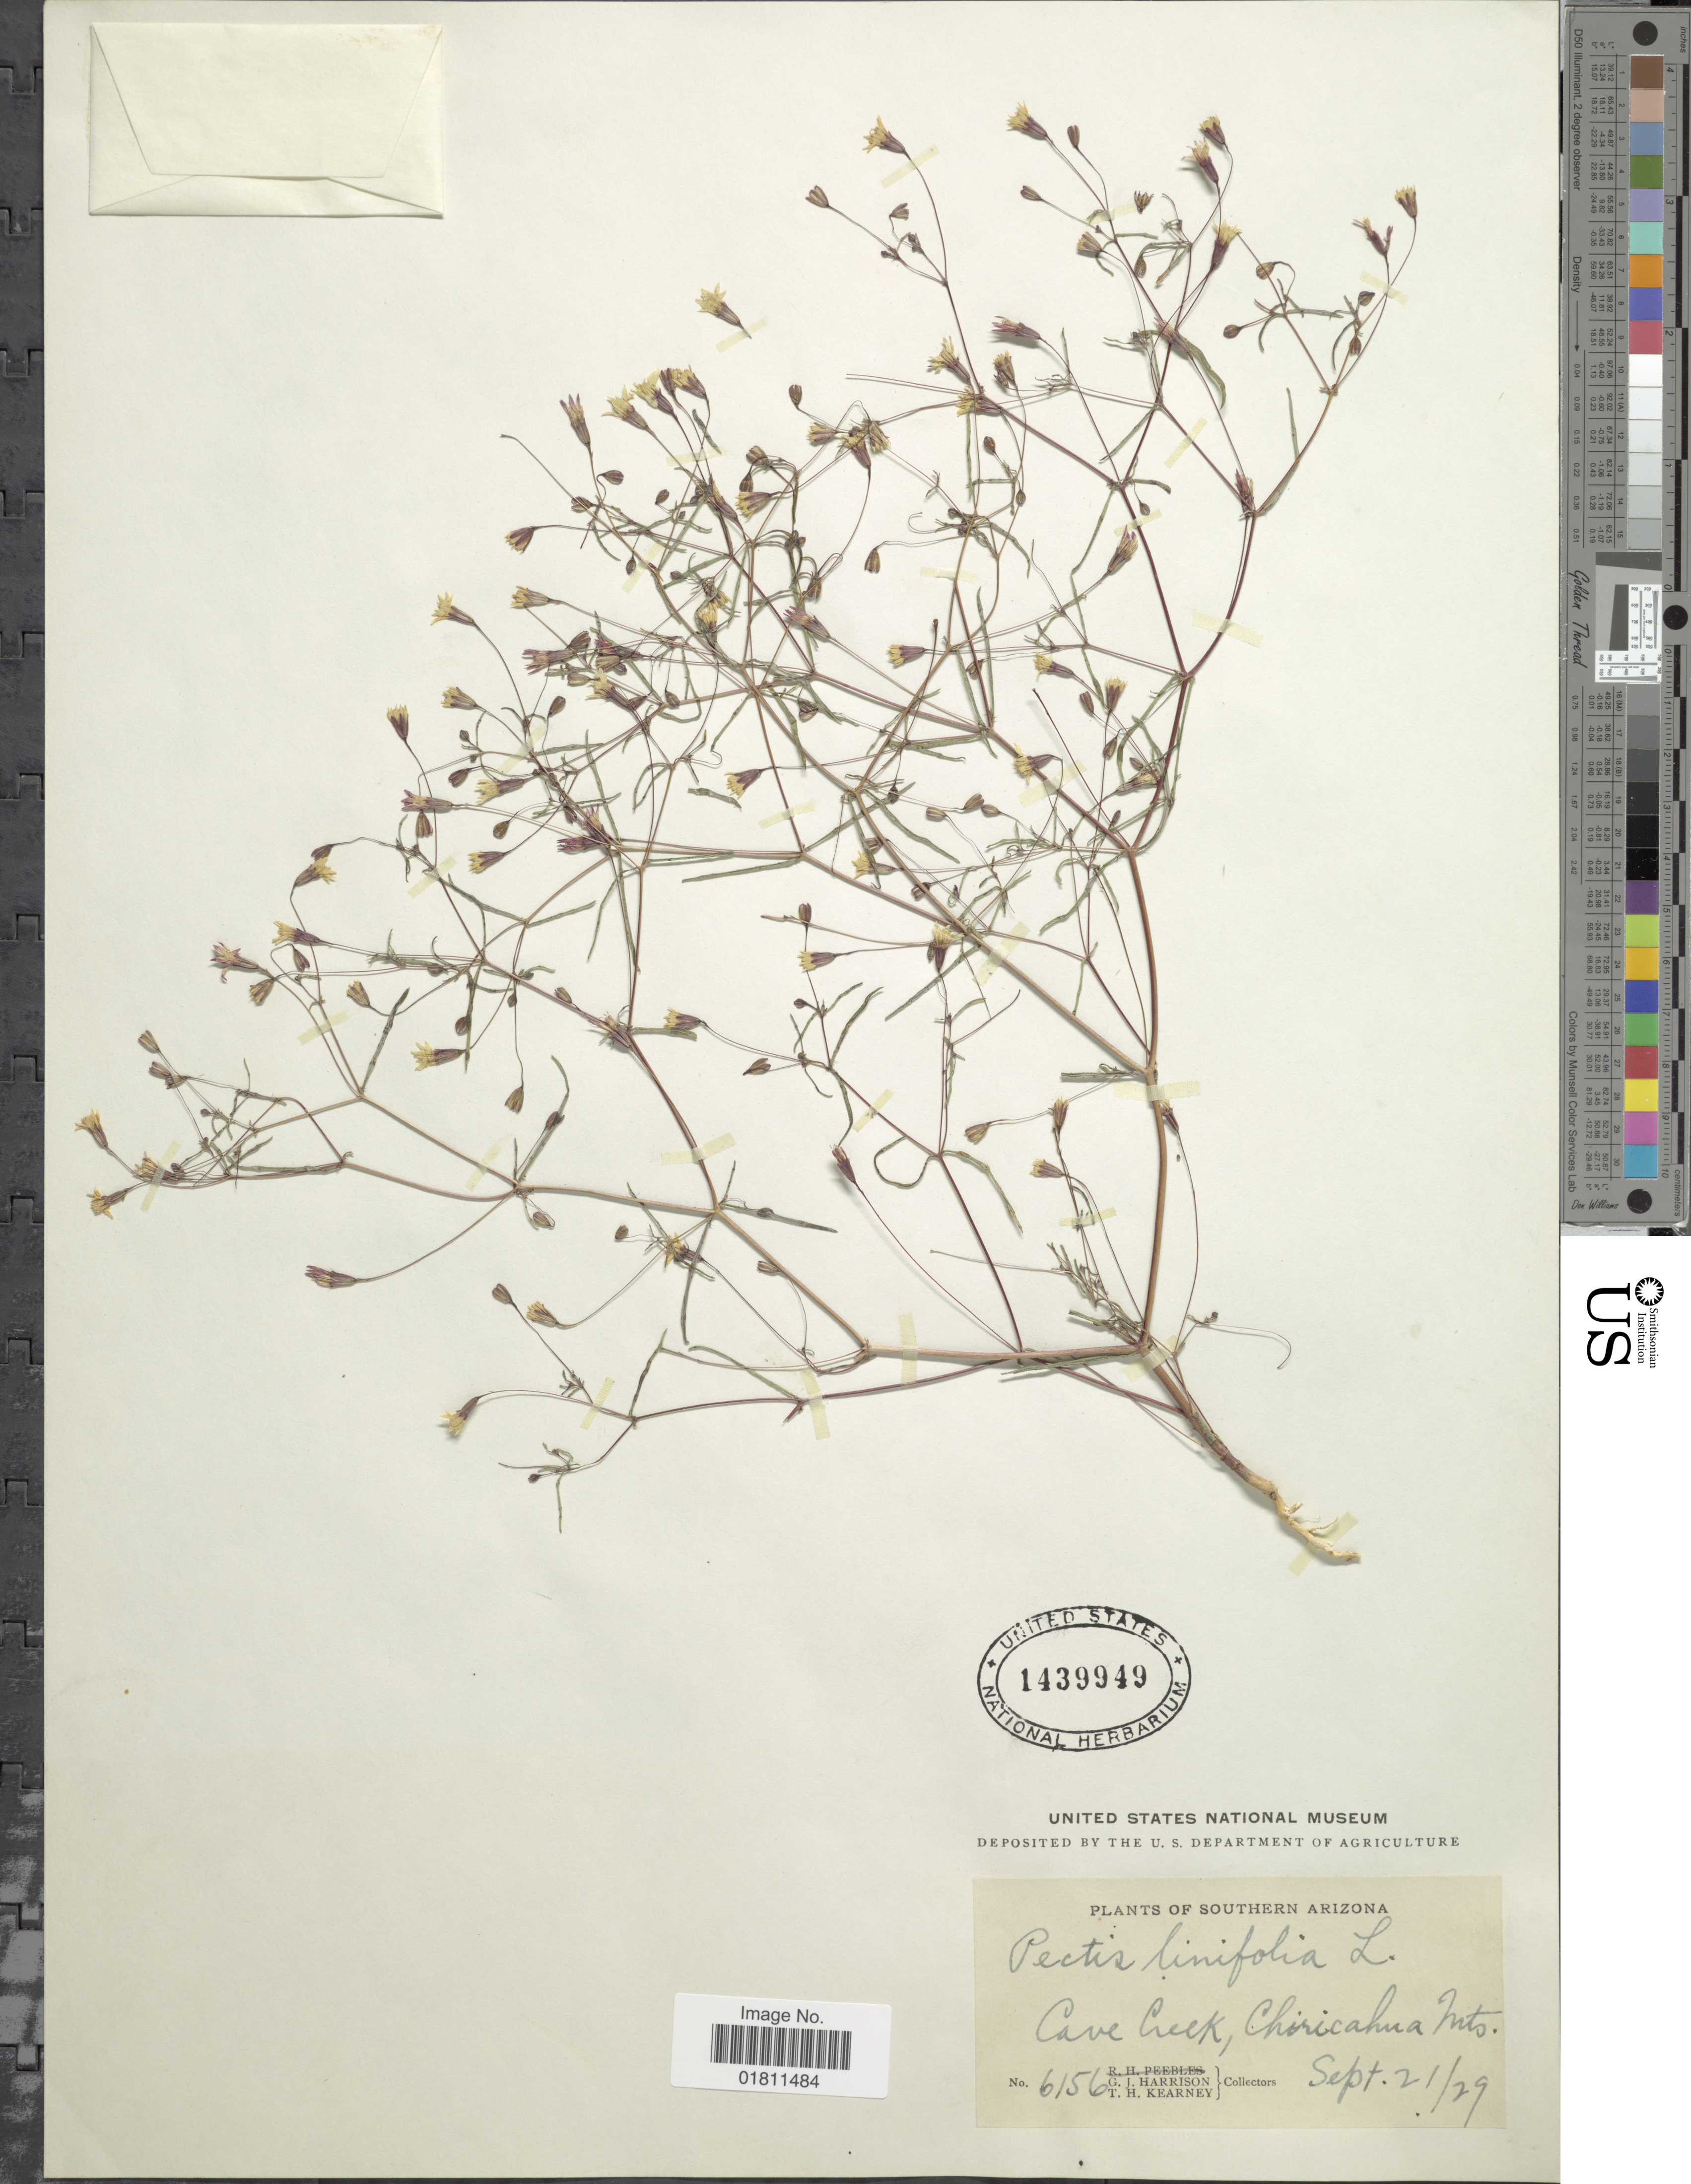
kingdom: Plantae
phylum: Tracheophyta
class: Magnoliopsida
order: Asterales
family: Asteraceae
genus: Pectis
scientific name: Pectis linifolia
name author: L.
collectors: G. J. Harrison & T. H. Kearney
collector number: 6156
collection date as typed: Transcribed d/m/y: 21/9/29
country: United States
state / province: Arizona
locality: Southern Arizona. Cave Creek, Chiricahua Mts.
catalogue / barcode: US 1439949